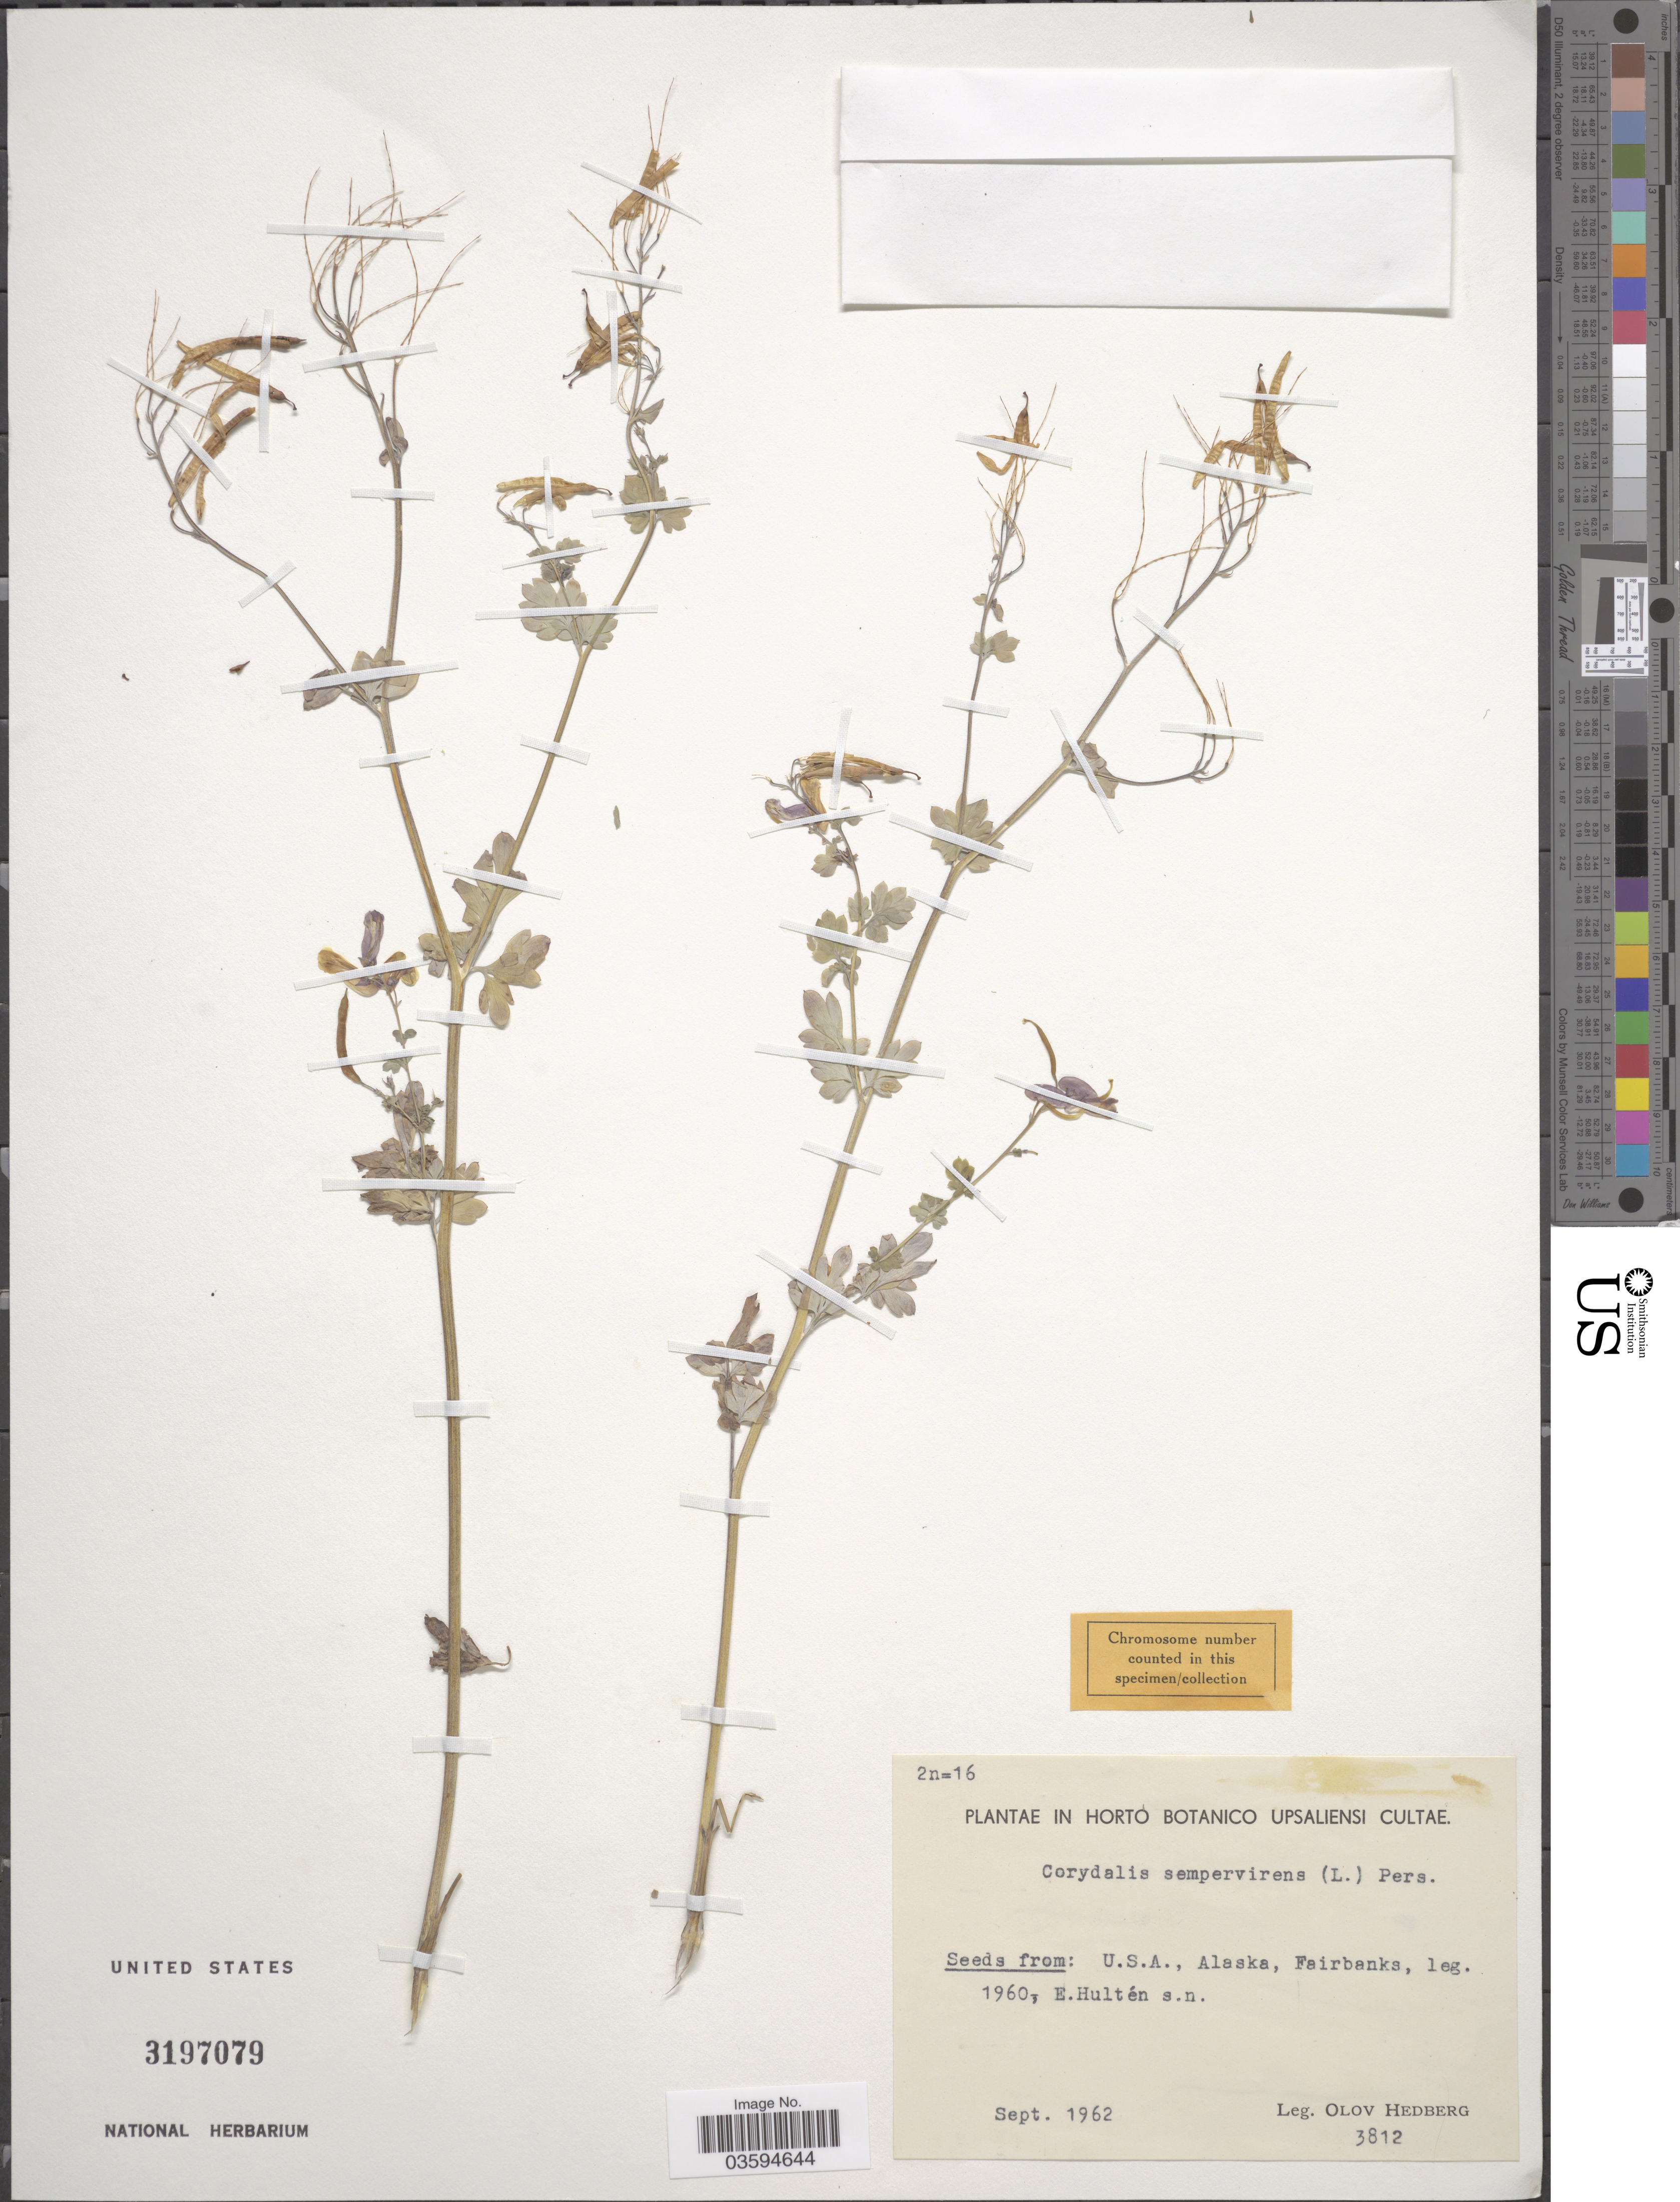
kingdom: Plantae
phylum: Tracheophyta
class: Magnoliopsida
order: Ranunculales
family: Papaveraceae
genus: Capnoides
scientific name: Capnoides sempervirens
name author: (L.) Borkh.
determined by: Strong, M. T., (US), Smithsonian Institution - National Museum of Natural History (UNITED STATES)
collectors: O. Hedberg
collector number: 3812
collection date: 1962-09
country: United States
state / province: Alaska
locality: In Horto Botanico Upsaliensi Cultae. Fairbanks.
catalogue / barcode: US 3197079